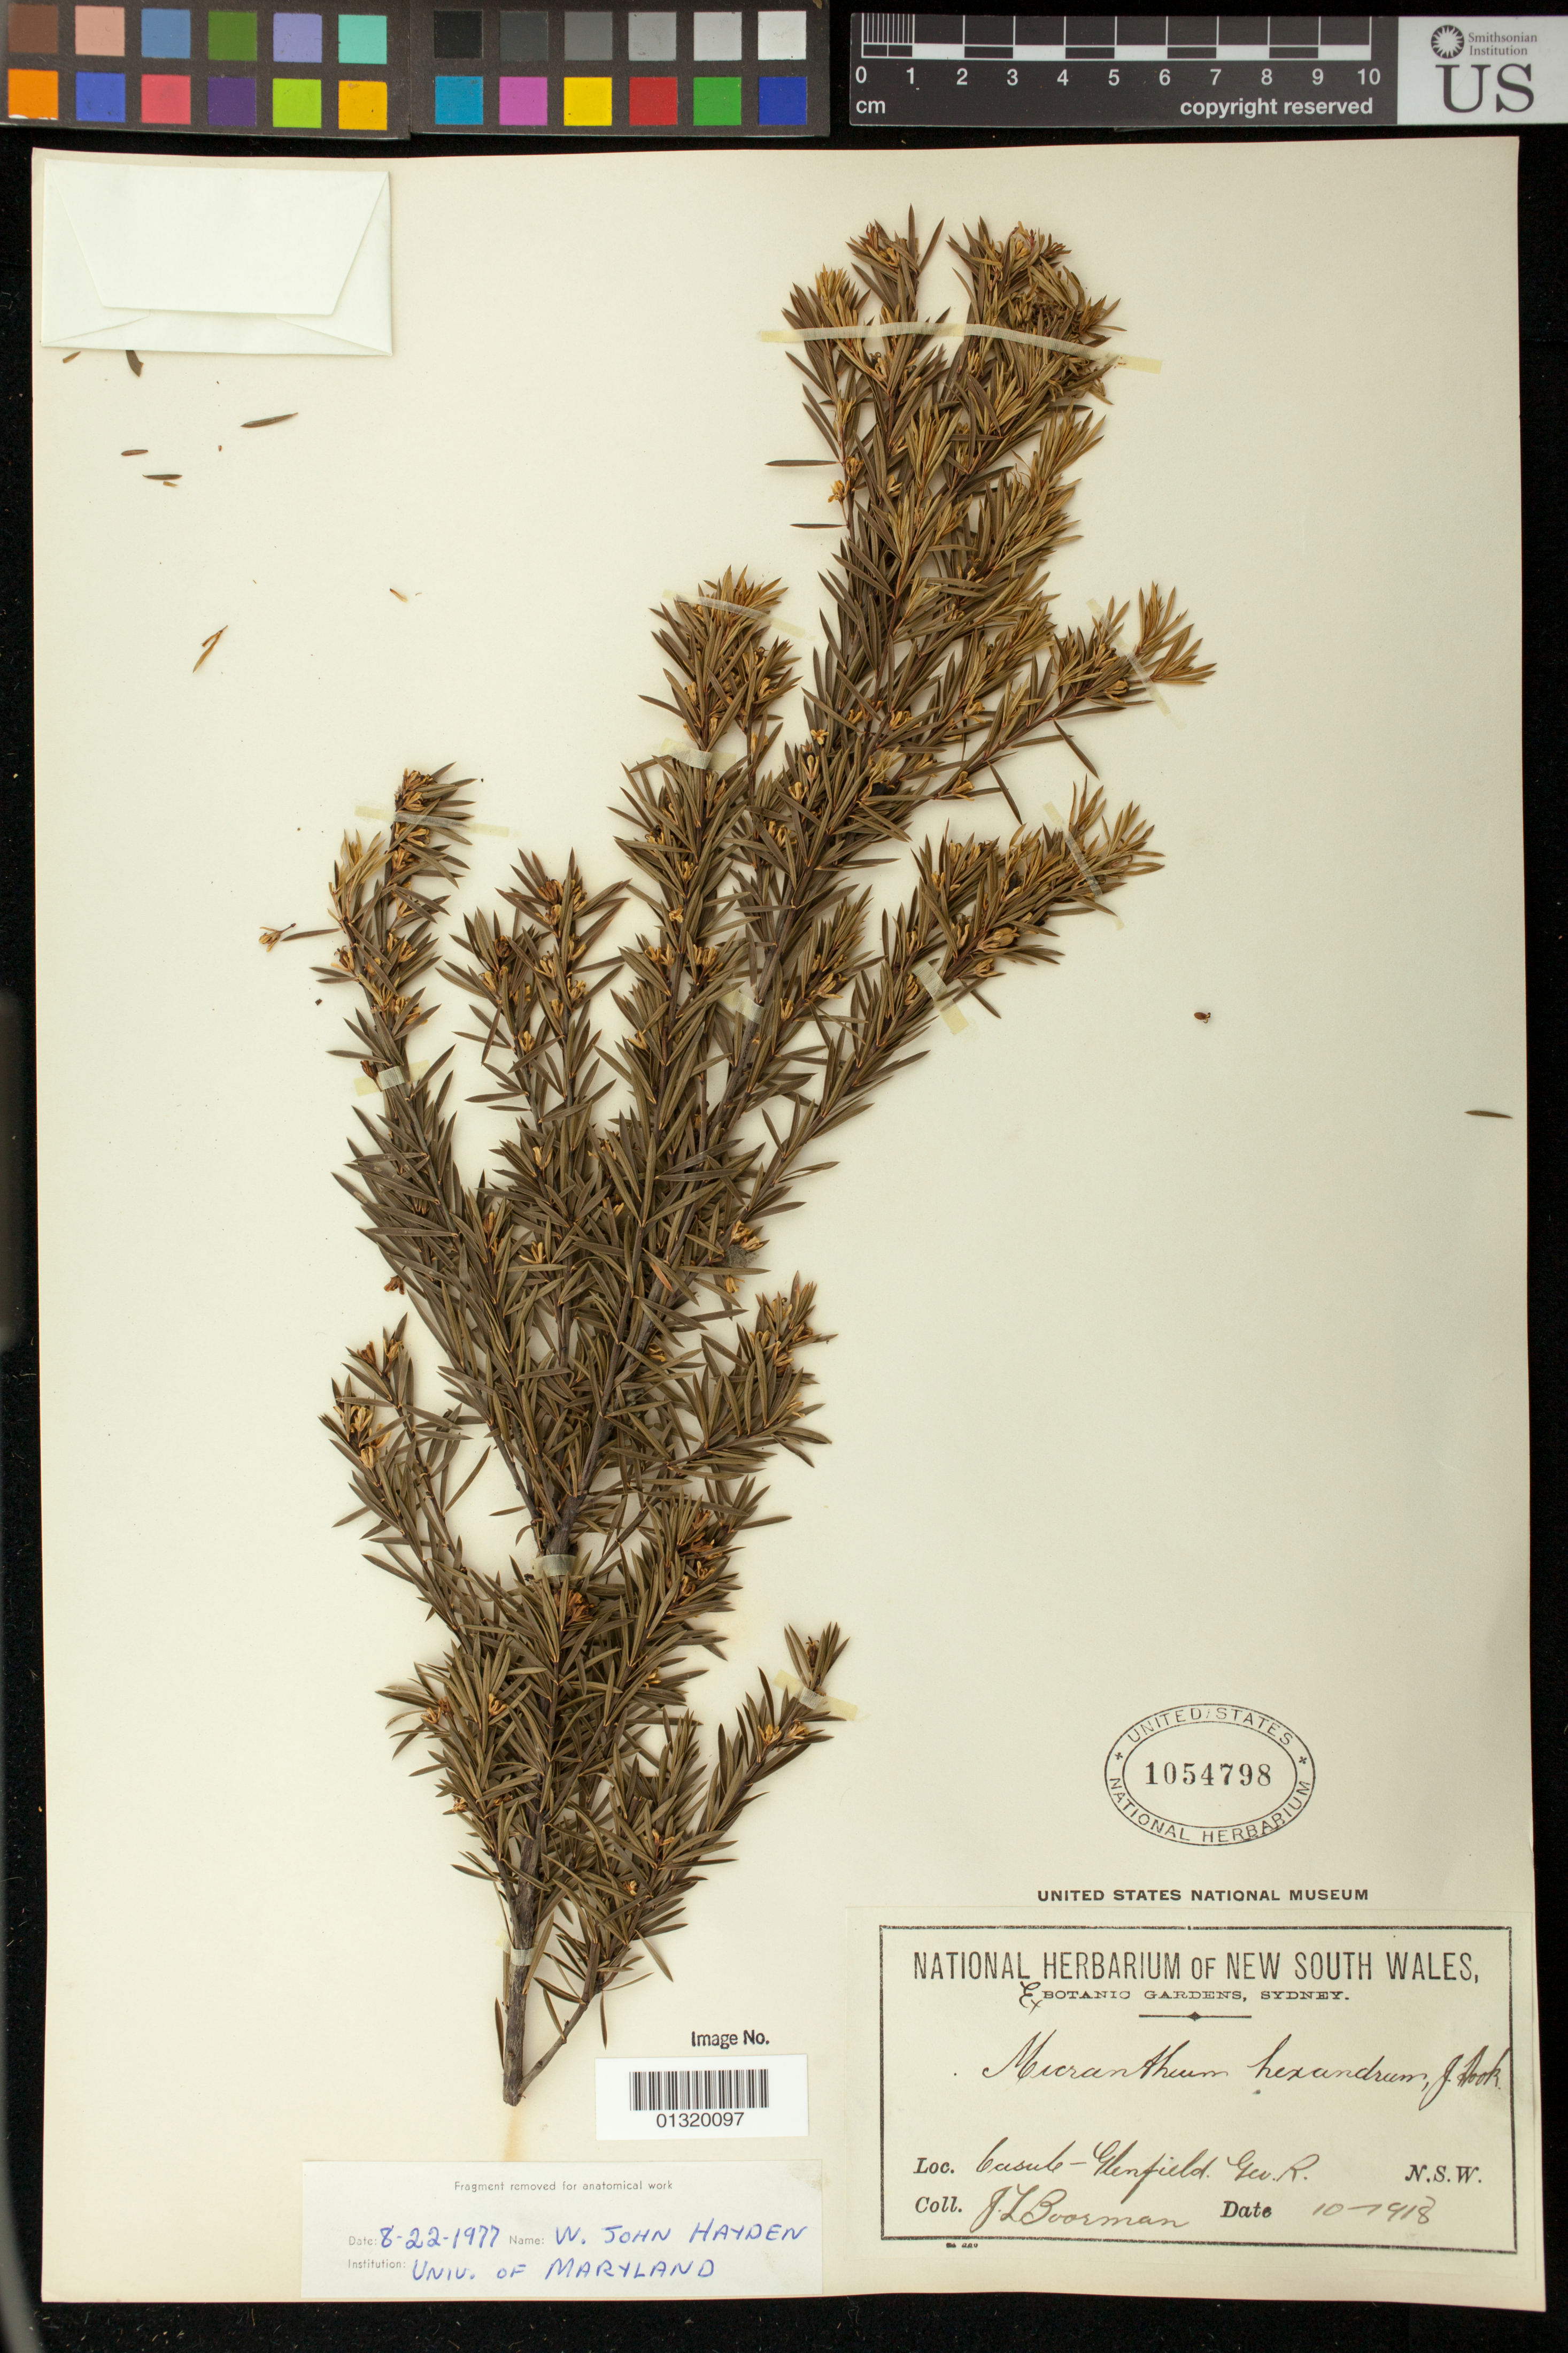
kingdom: Plantae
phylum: Tracheophyta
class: Magnoliopsida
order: Malpighiales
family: Picrodendraceae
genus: Micrantheum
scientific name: Micrantheum hexandrum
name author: Hook. f.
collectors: J. Boorman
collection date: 1918-10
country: Australia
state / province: New South Wales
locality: Casule [Casula]- Glenfield. Ga. R.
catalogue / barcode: US 1054798